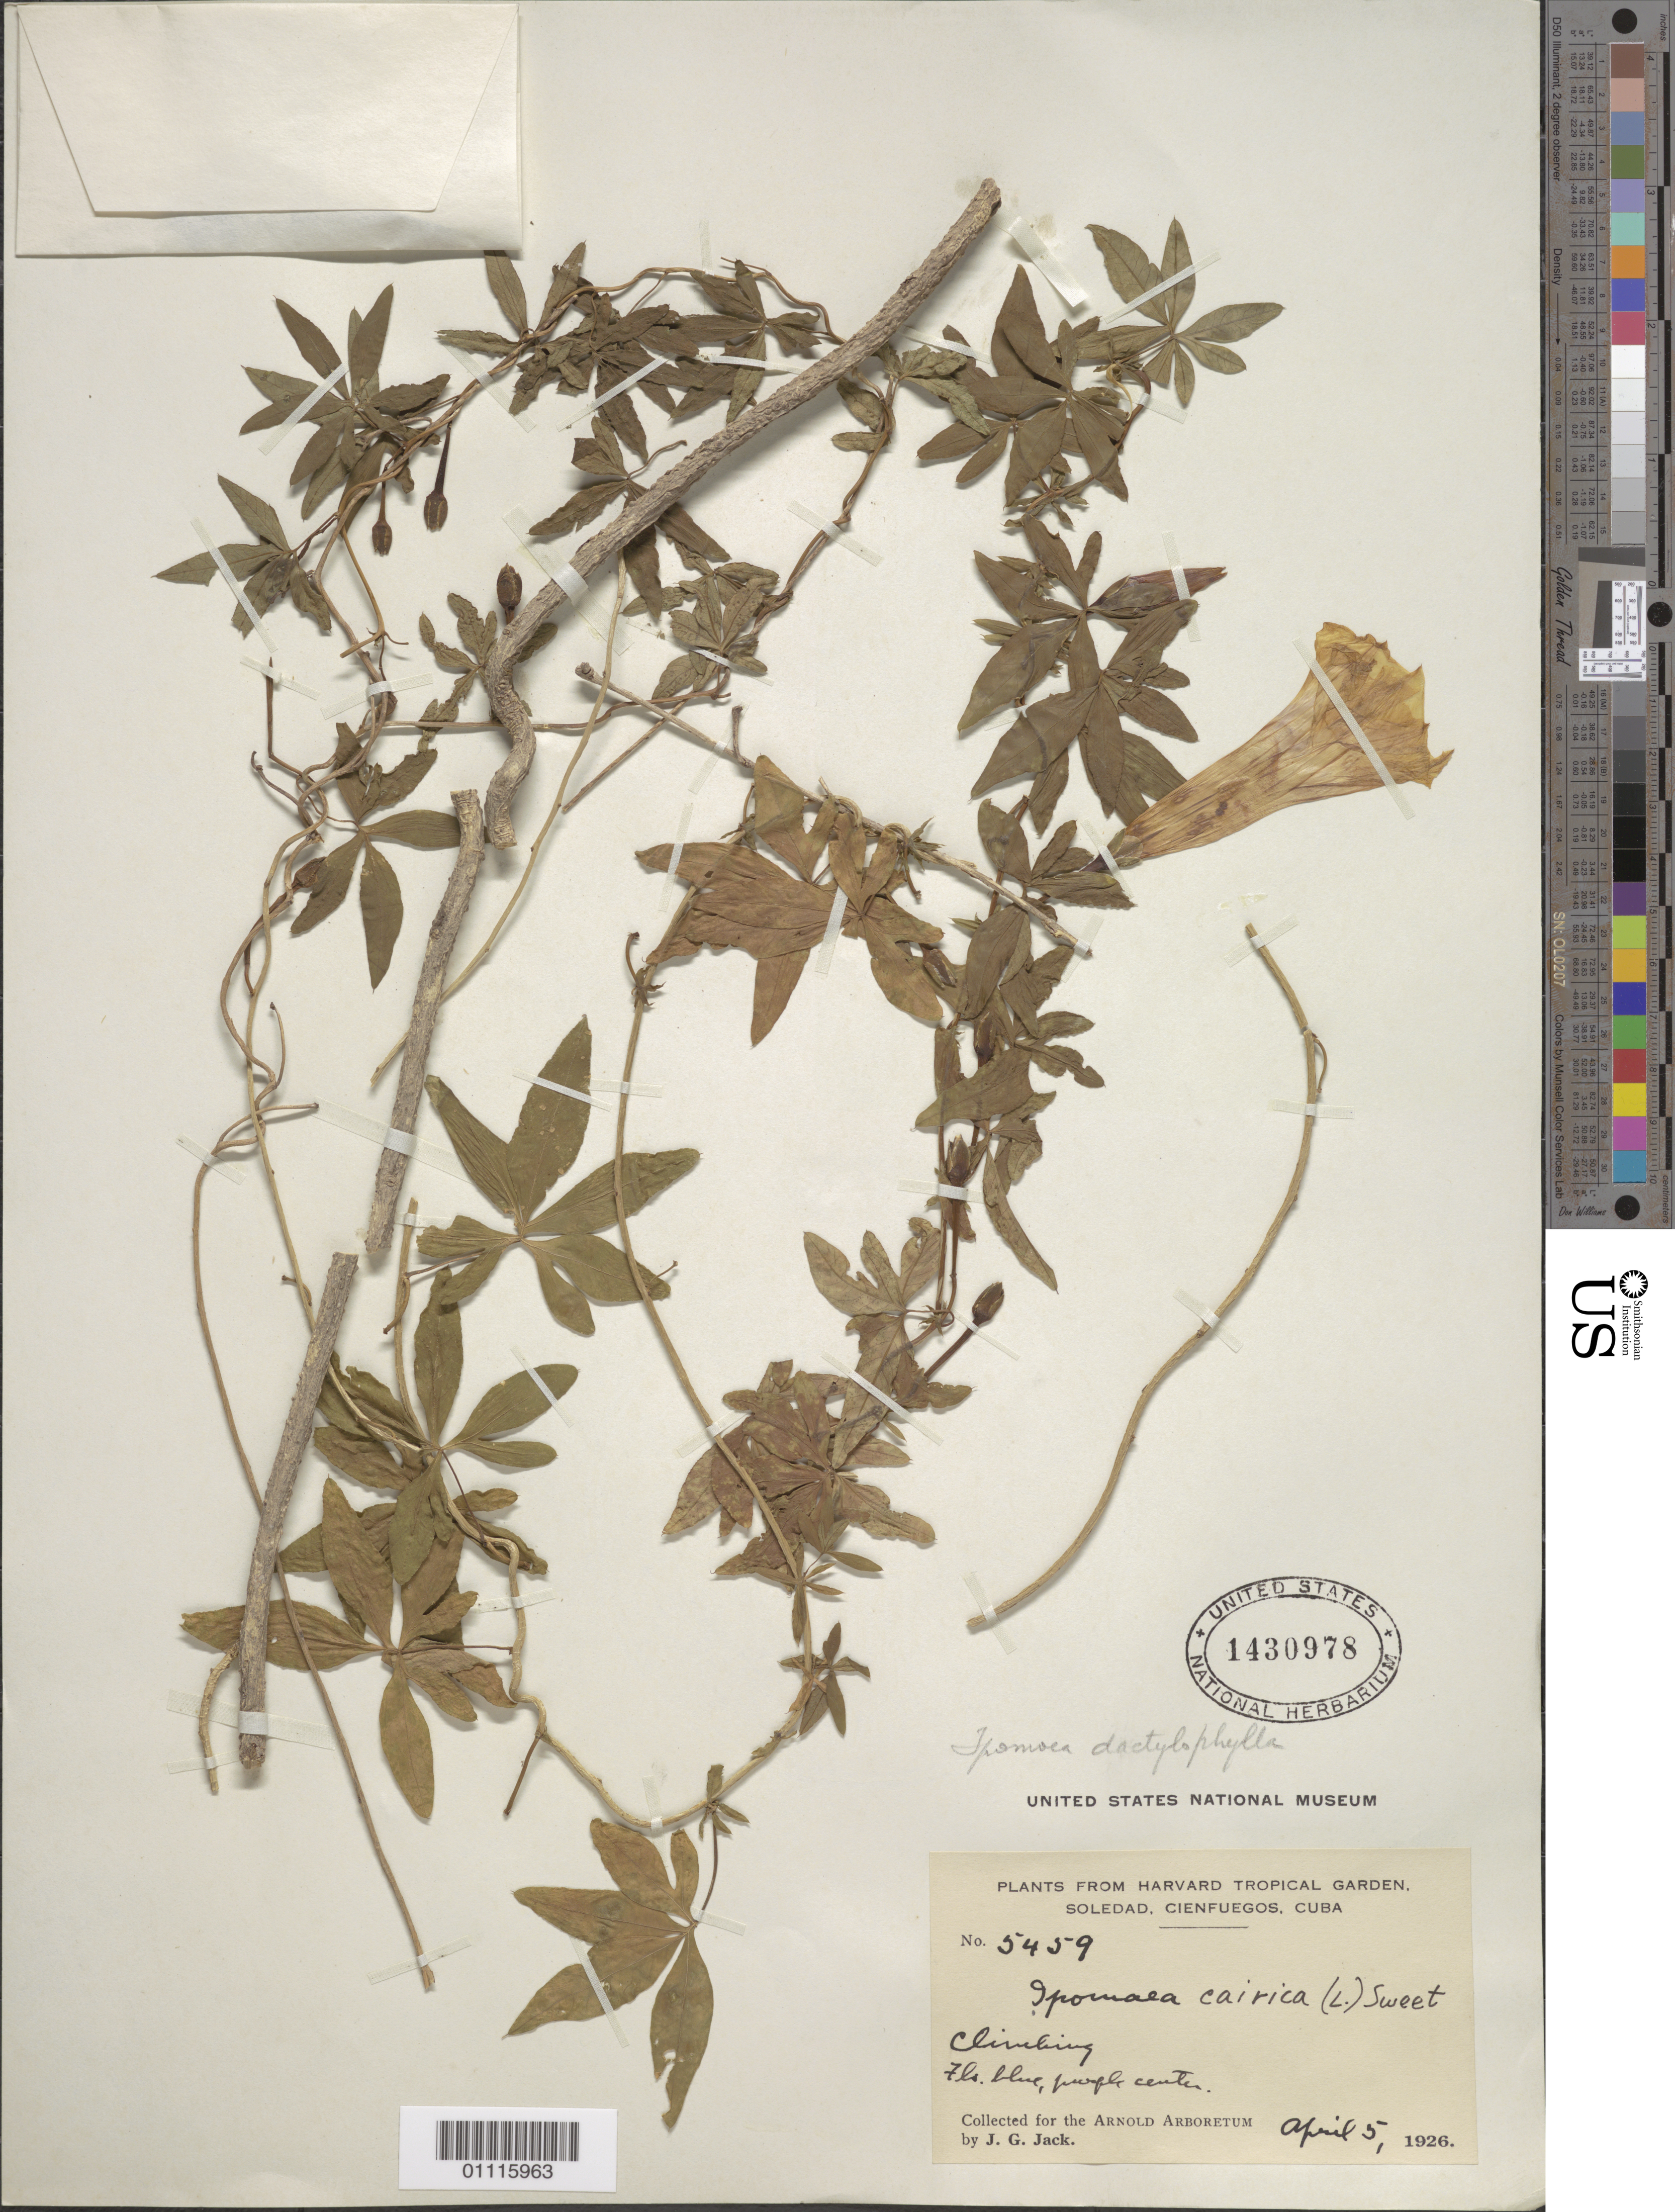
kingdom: Plantae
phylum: Tracheophyta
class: Magnoliopsida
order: Solanales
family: Convolvulaceae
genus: Ipomoea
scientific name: Ipomoea cairica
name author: (L.) Sweet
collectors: J. G. Jack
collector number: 5459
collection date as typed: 05 Apr 1926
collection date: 1926-04-05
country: Cuba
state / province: Cienfuegos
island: Cuba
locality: Soledad, Cienfuegos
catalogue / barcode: US 1430978